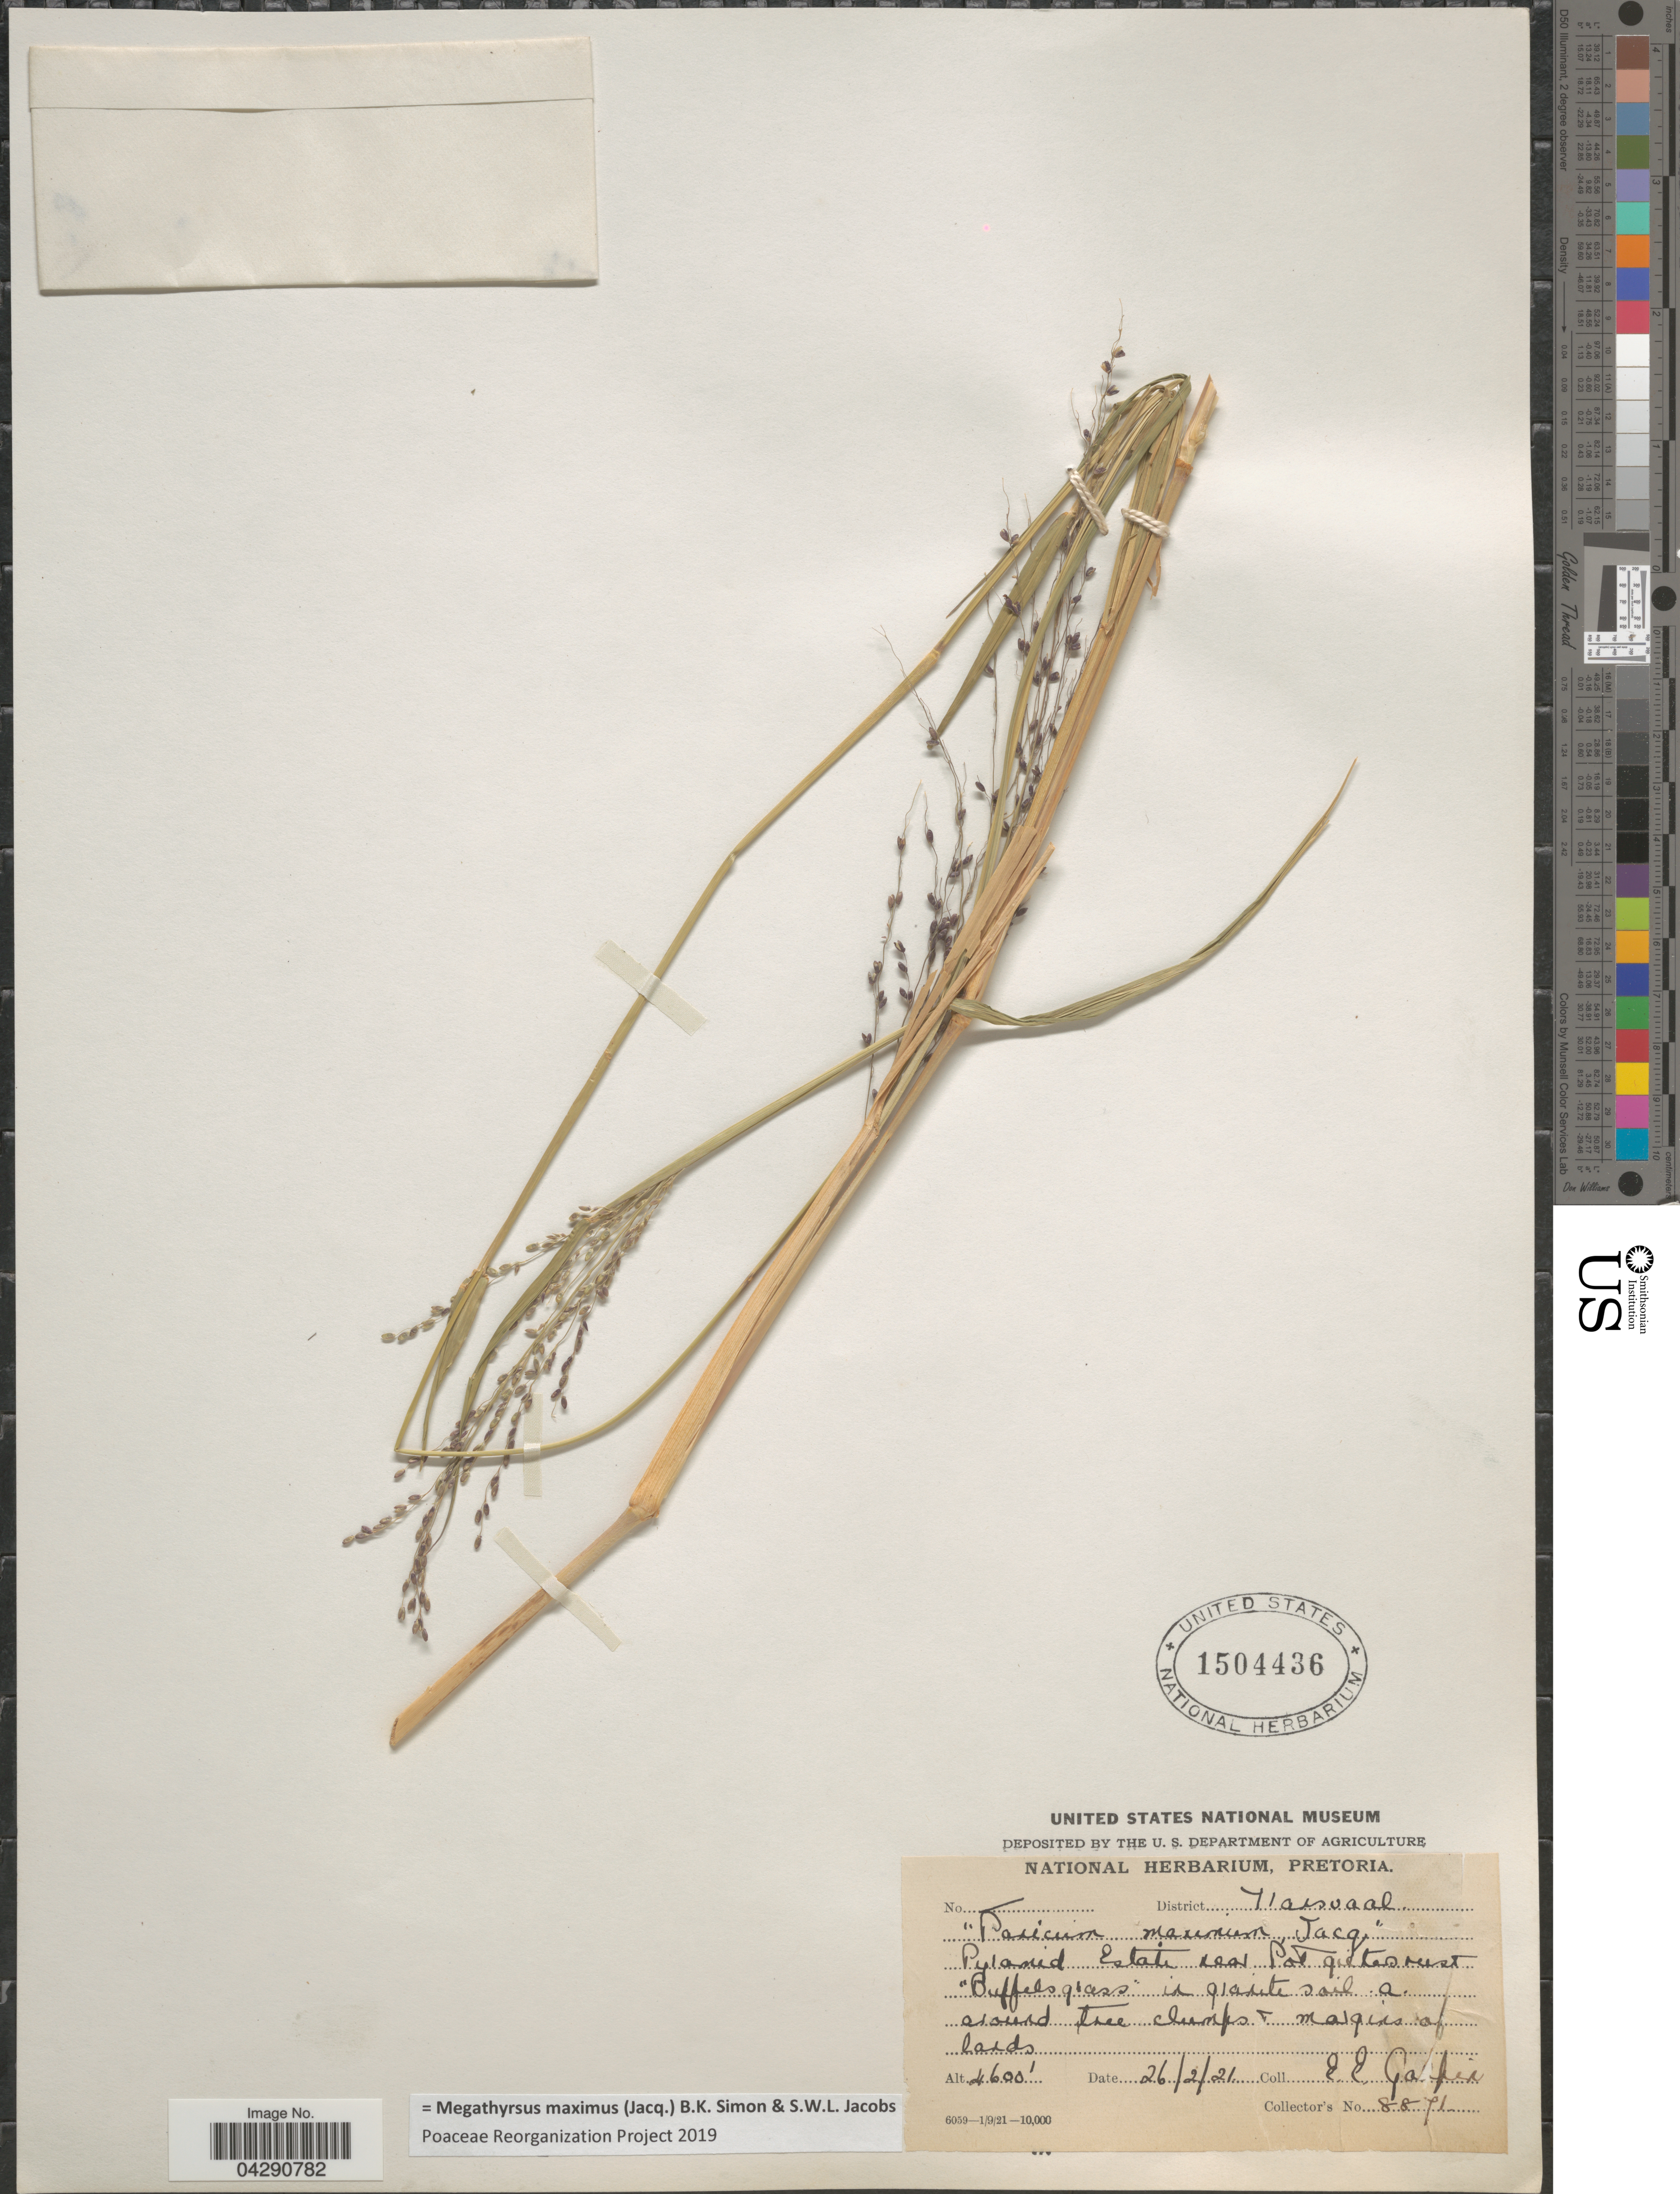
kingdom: Plantae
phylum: Tracheophyta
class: Liliopsida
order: Poales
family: Poaceae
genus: Megathyrsus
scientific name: Megathyrsus maximus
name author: (Jacq.) B.K. Simon & S.W.L. Jacobs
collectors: E. Galpin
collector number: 8871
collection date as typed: Transcribed d/m/y: 26/2/21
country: South Africa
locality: District Transvaal. Pyramid Estate near Potgietersrus.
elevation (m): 1402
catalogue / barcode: US 1504436